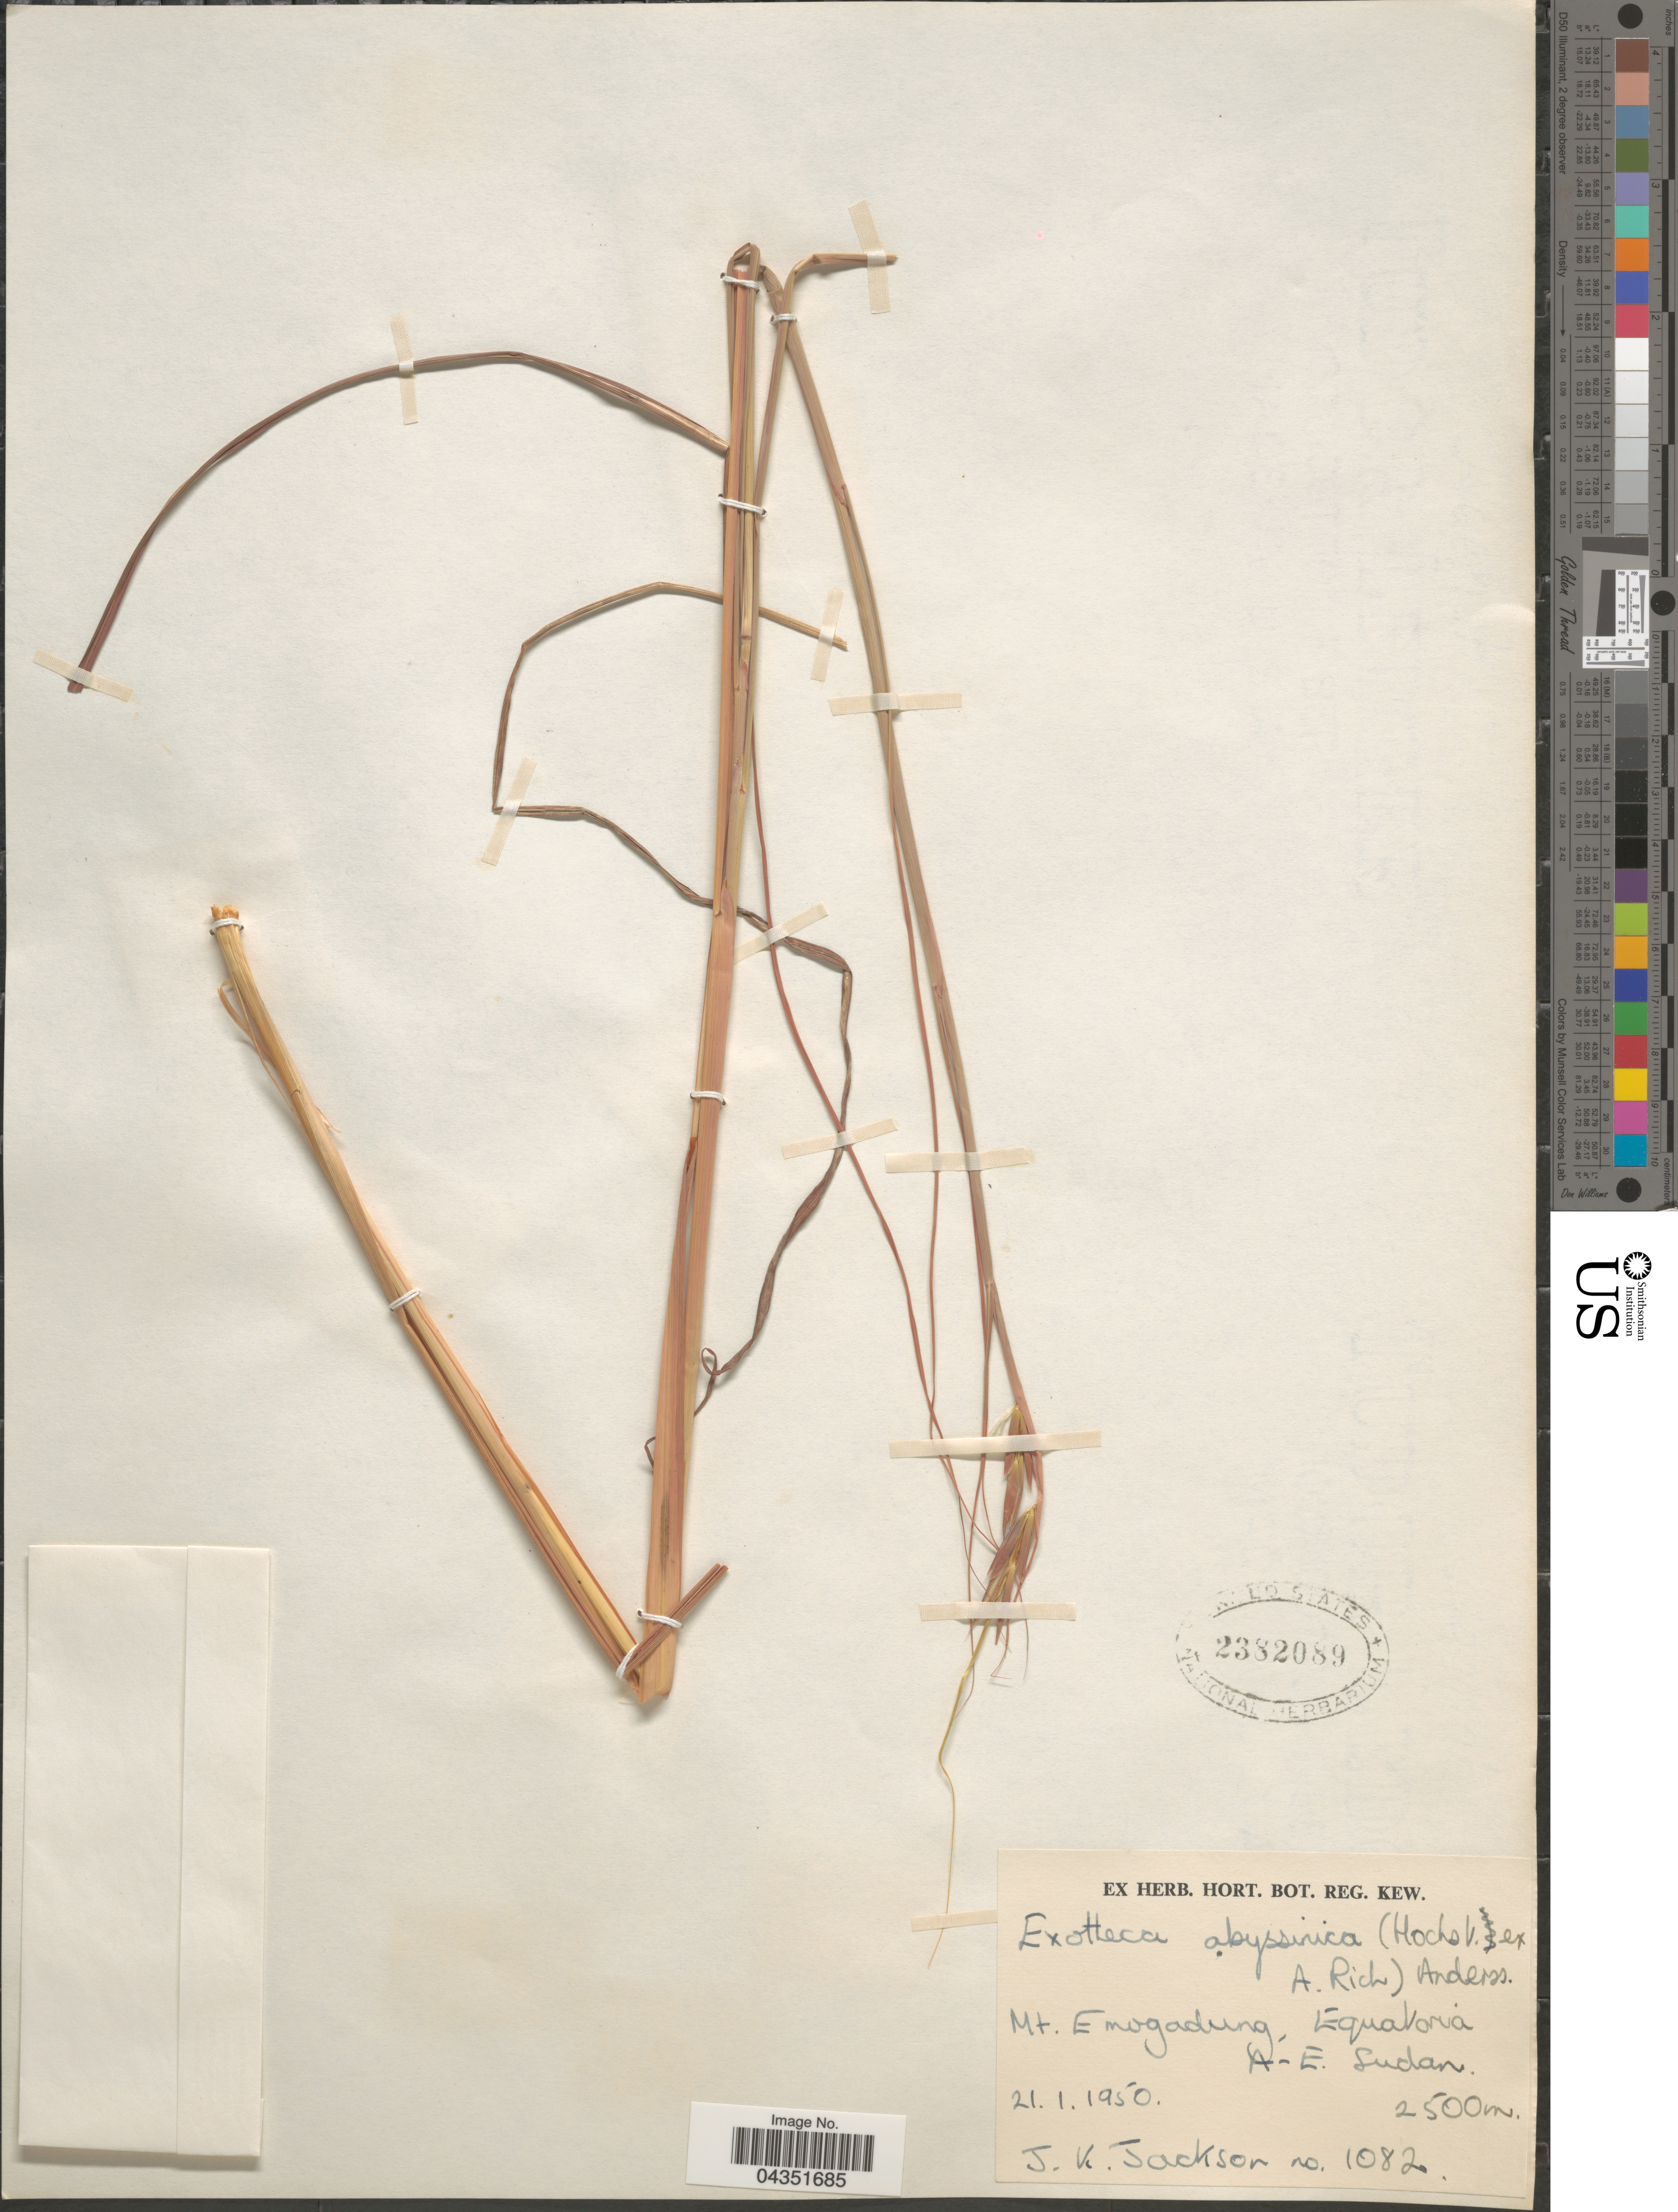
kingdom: Plantae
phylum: Tracheophyta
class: Liliopsida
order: Poales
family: Poaceae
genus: Exotheca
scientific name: Exotheca abyssinica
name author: (Hochst. ex A. Rich.) Andersson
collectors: J. Jackson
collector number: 1082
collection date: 1950-01-21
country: Sudan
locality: Mt. Emogadung, Equatoria A-E Sudan.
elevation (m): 2500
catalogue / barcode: US 232089